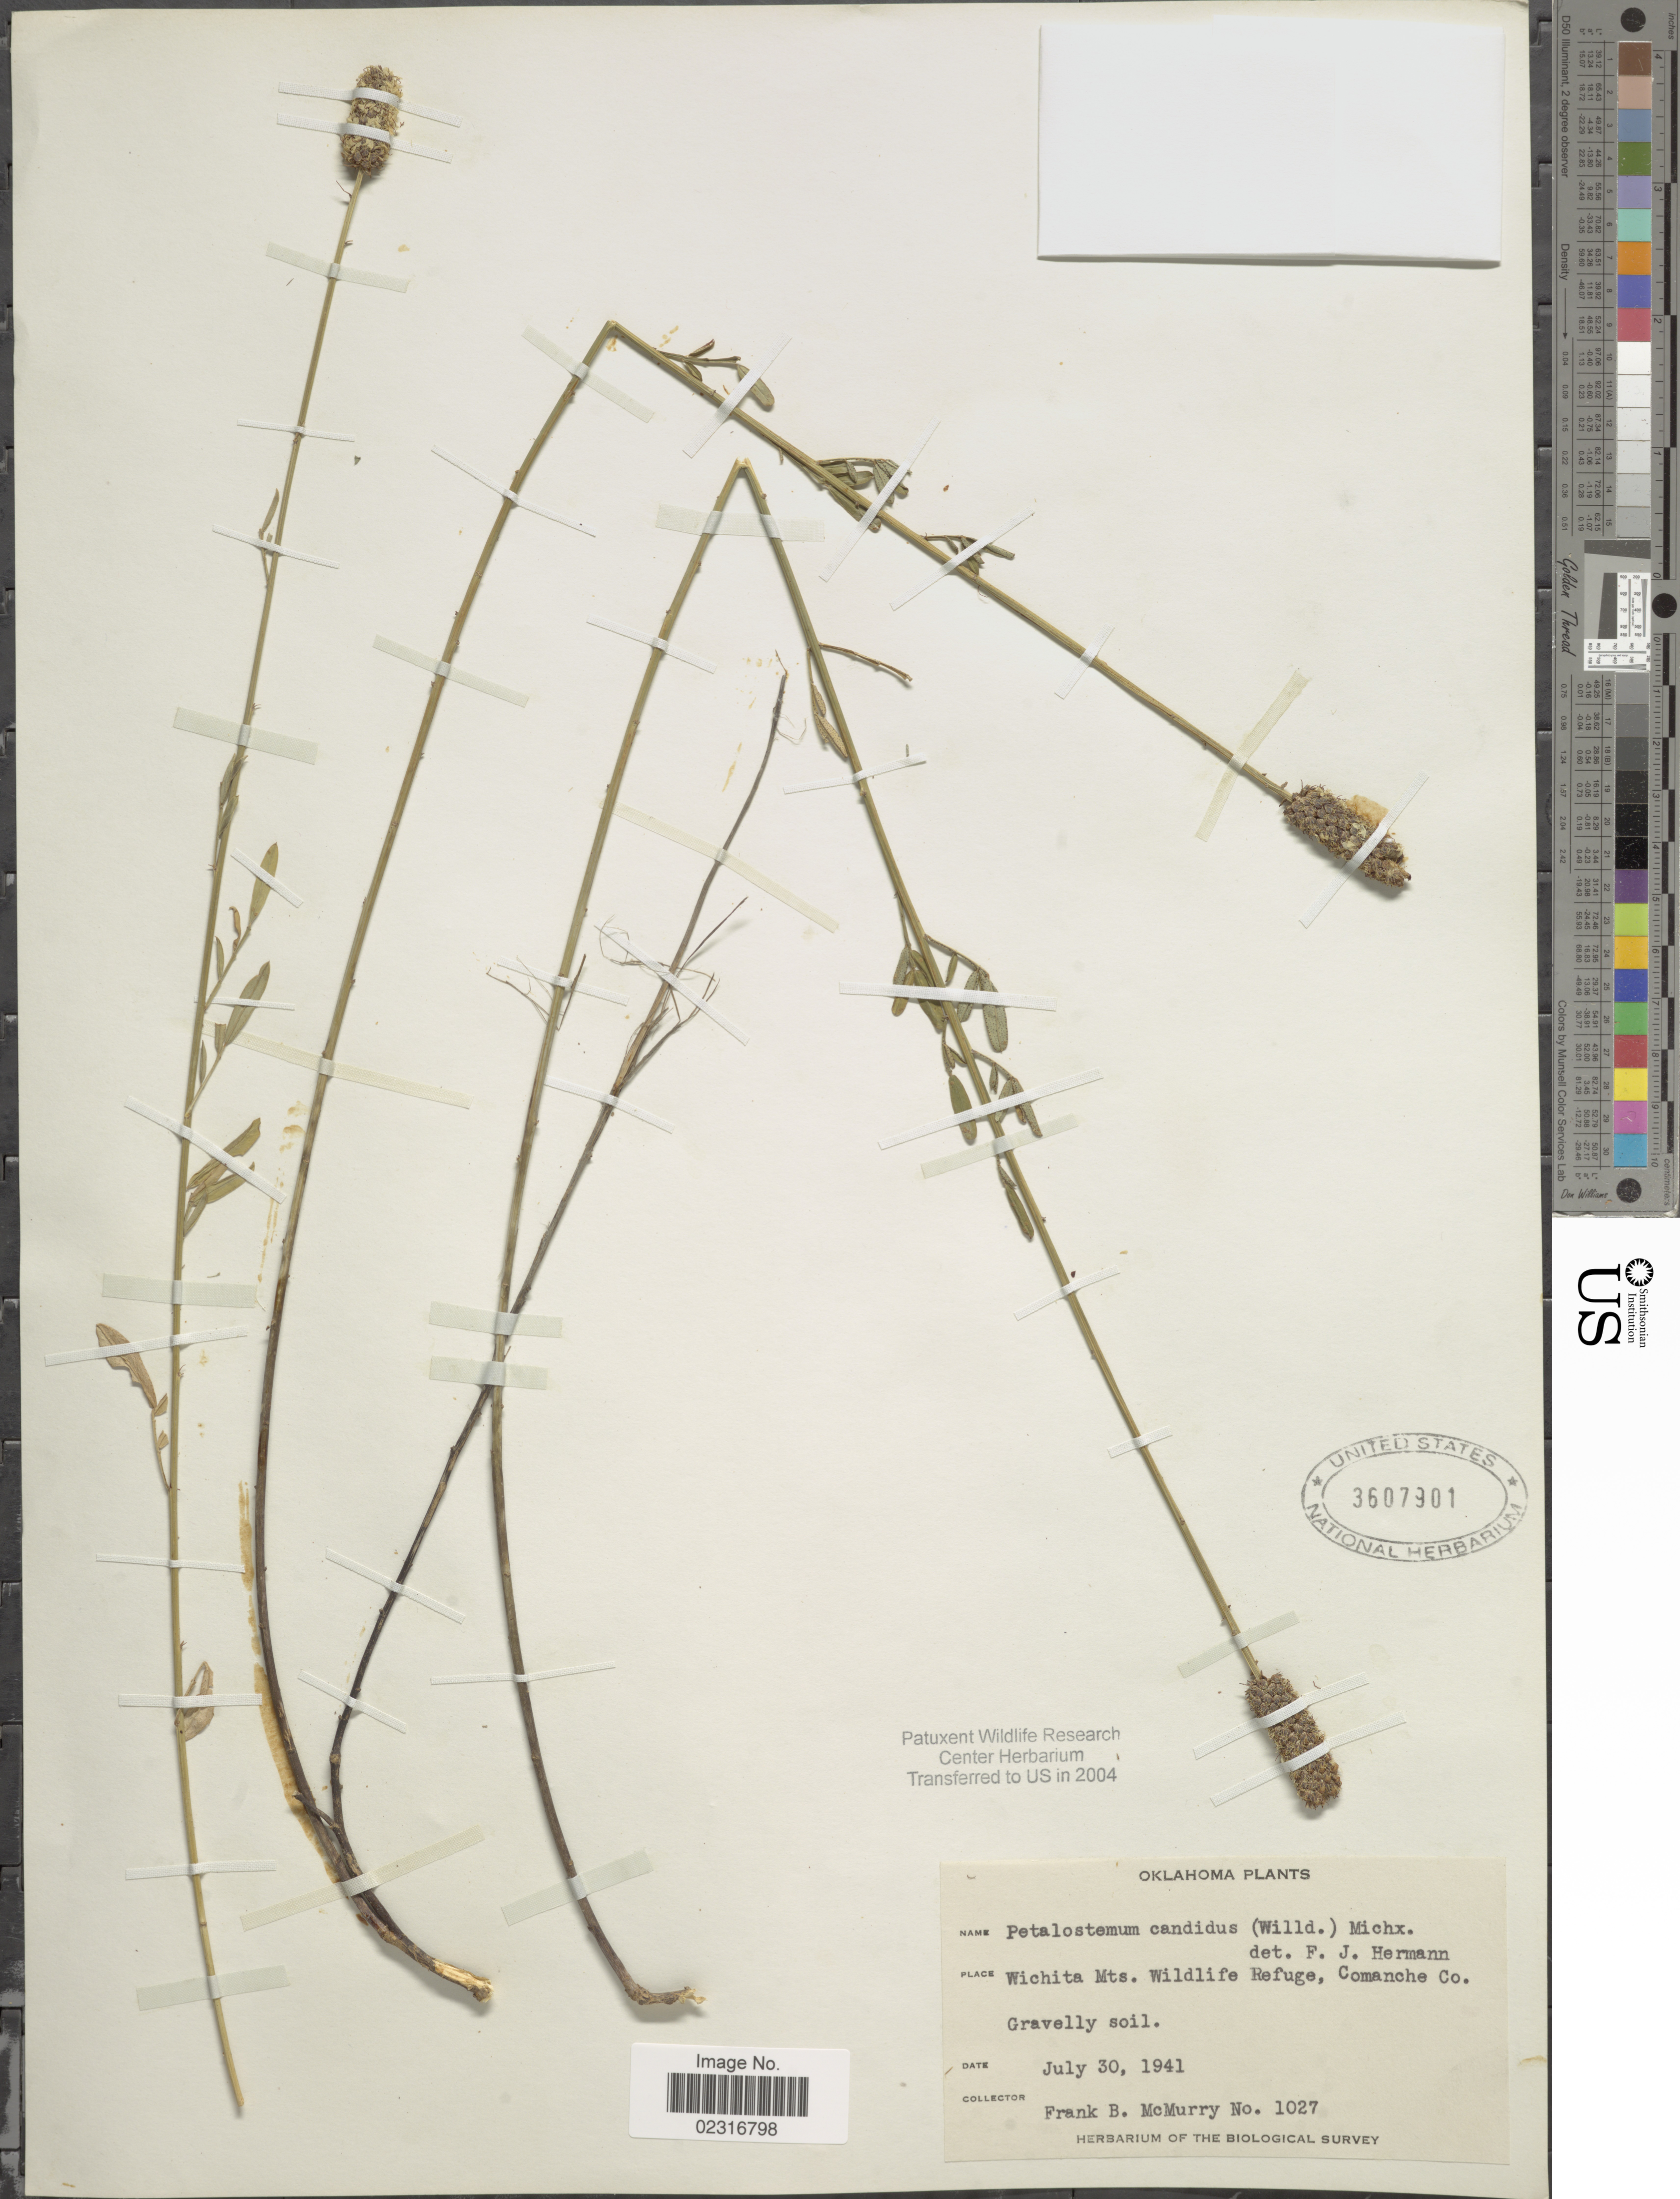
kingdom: Plantae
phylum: Tracheophyta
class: Magnoliopsida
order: Fabales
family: Fabaceae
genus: Dalea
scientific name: Dalea candida var. candida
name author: Michx. ex Willd.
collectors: F. B. McMurry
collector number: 1027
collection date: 1941-07-30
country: United States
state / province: Oklahoma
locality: Wichita Mts. Wildlife Refuge, Comanche Co.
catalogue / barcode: US 3607901